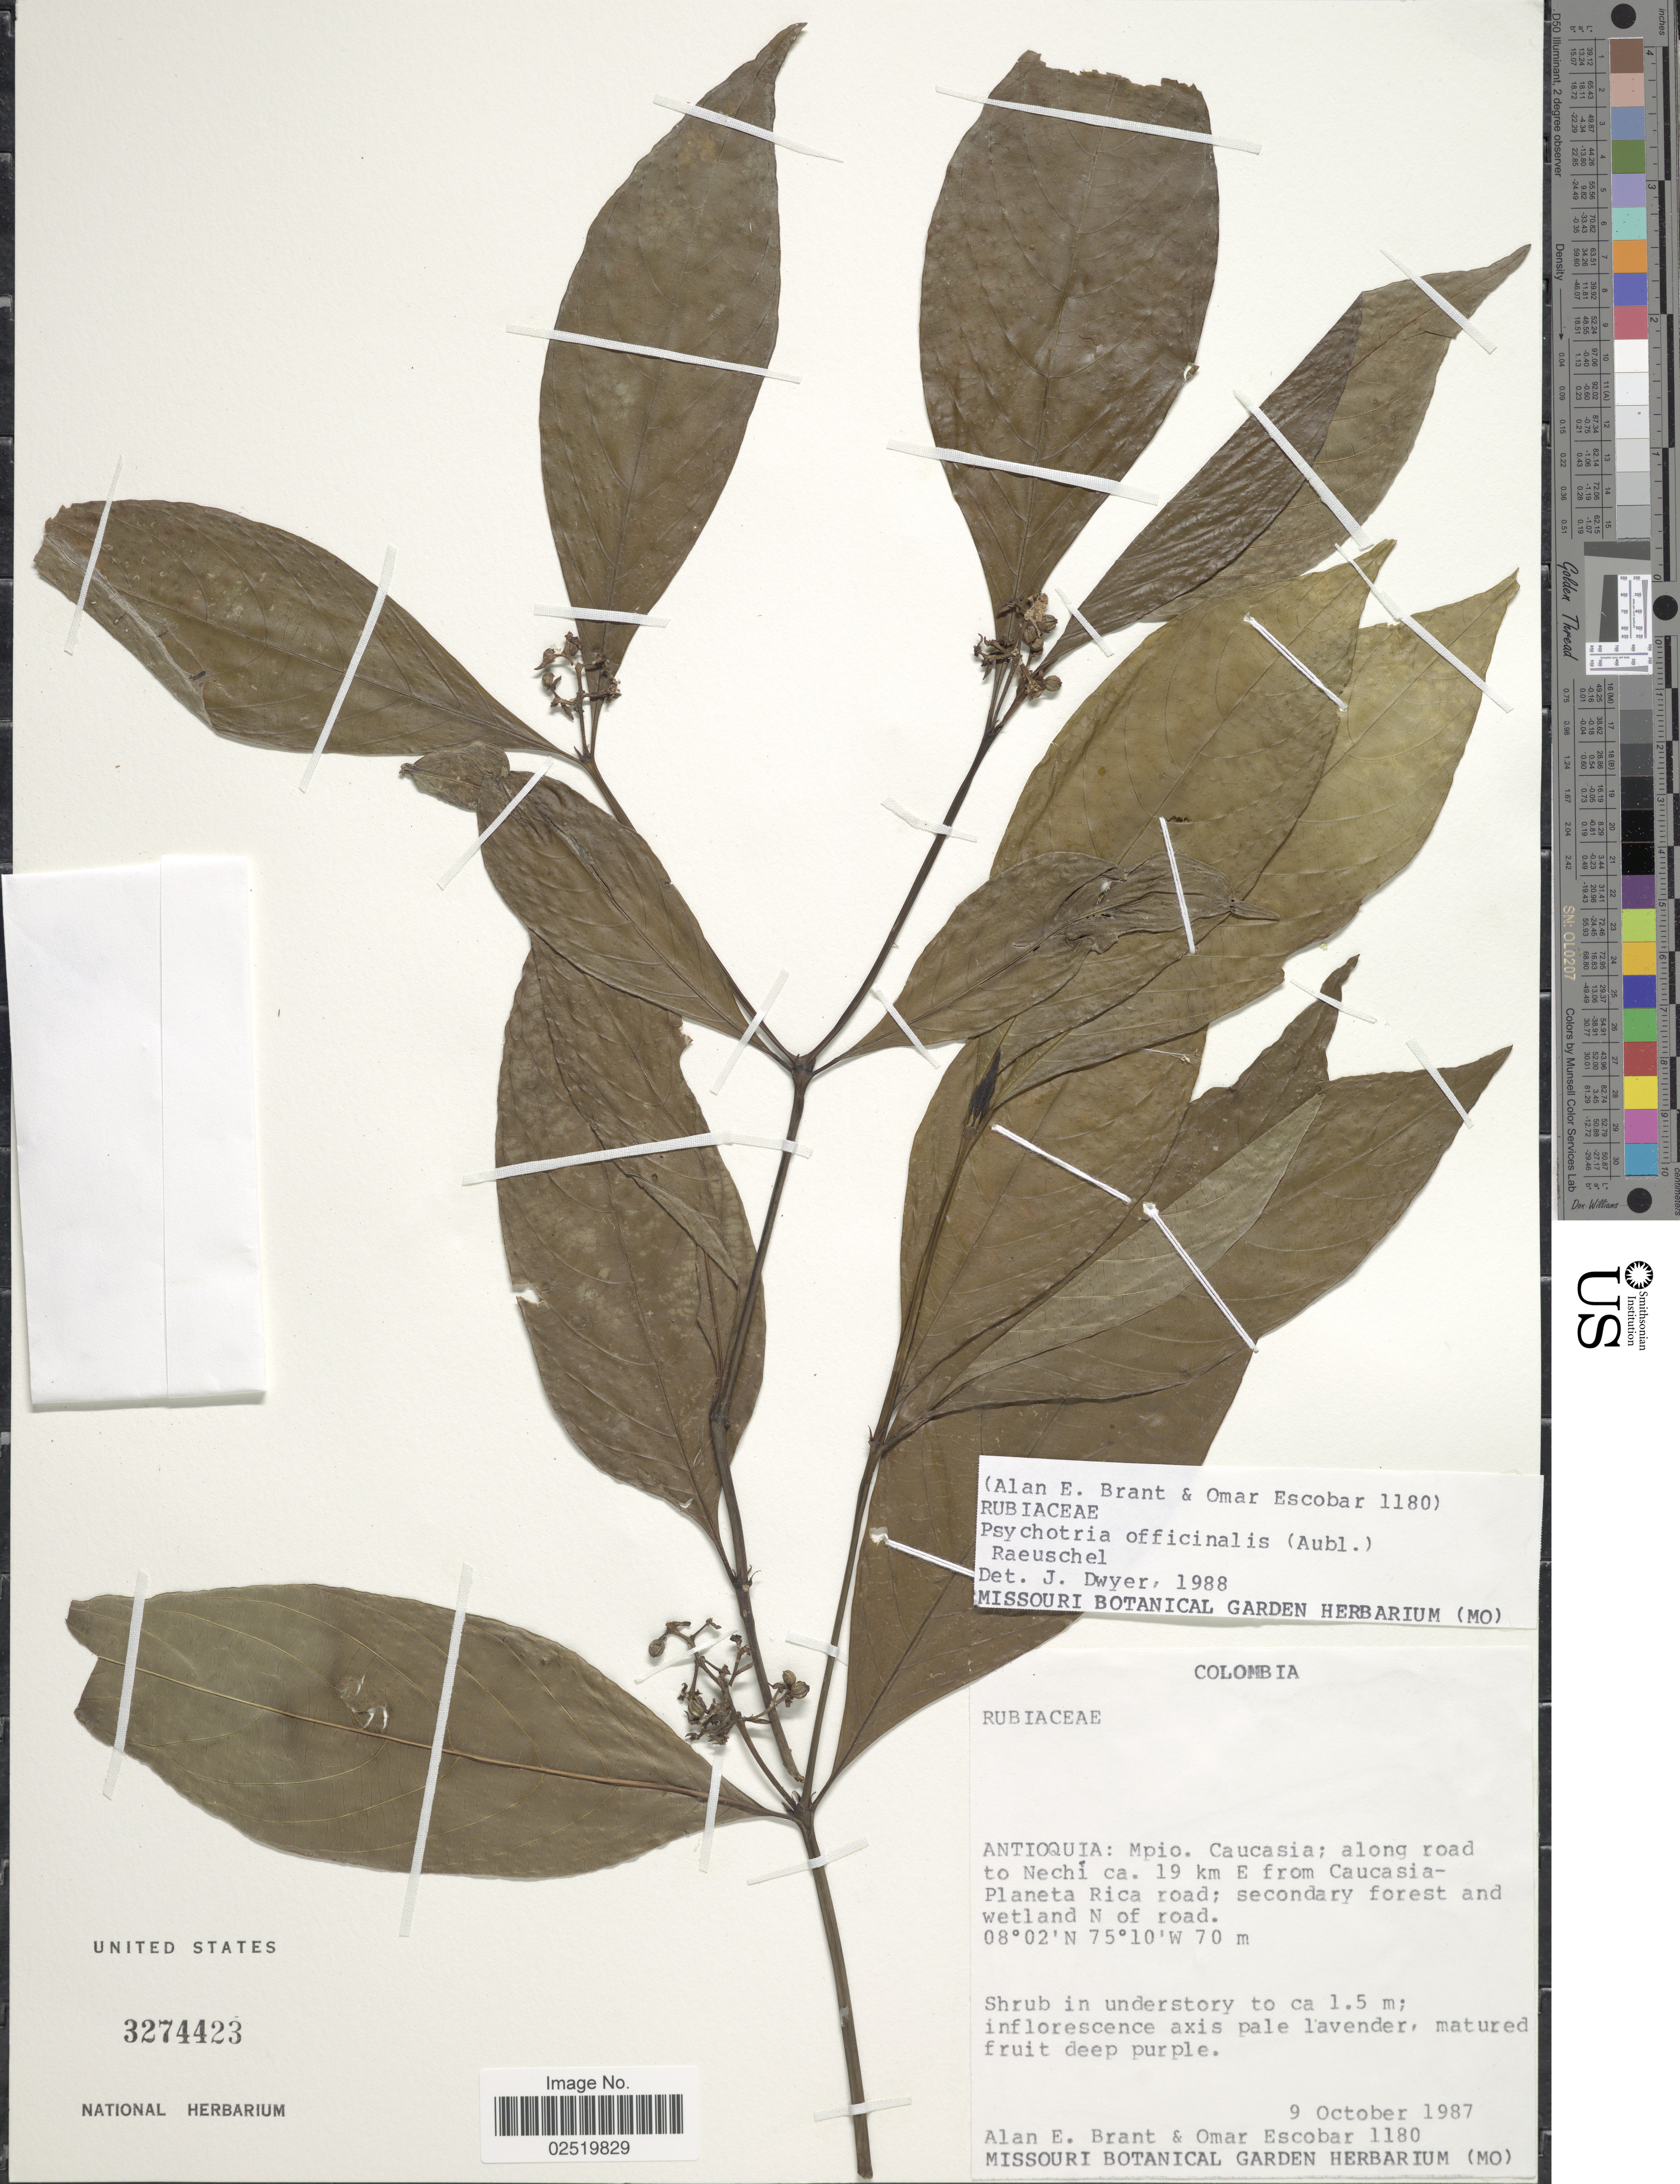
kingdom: Plantae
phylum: Tracheophyta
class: Magnoliopsida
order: Gentianales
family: Rubiaceae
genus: Psychotria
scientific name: Psychotria officinalis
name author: (Aubl.) Raeusch.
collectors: A. Brant & O. D. Escobar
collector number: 1180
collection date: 1987-10-09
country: Colombia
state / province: Antioquia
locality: Mpio. Caucasia; along road to Nechi ca. 19 km E from Caucasia-Planeta Rica Road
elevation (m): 70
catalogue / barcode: US 3274423